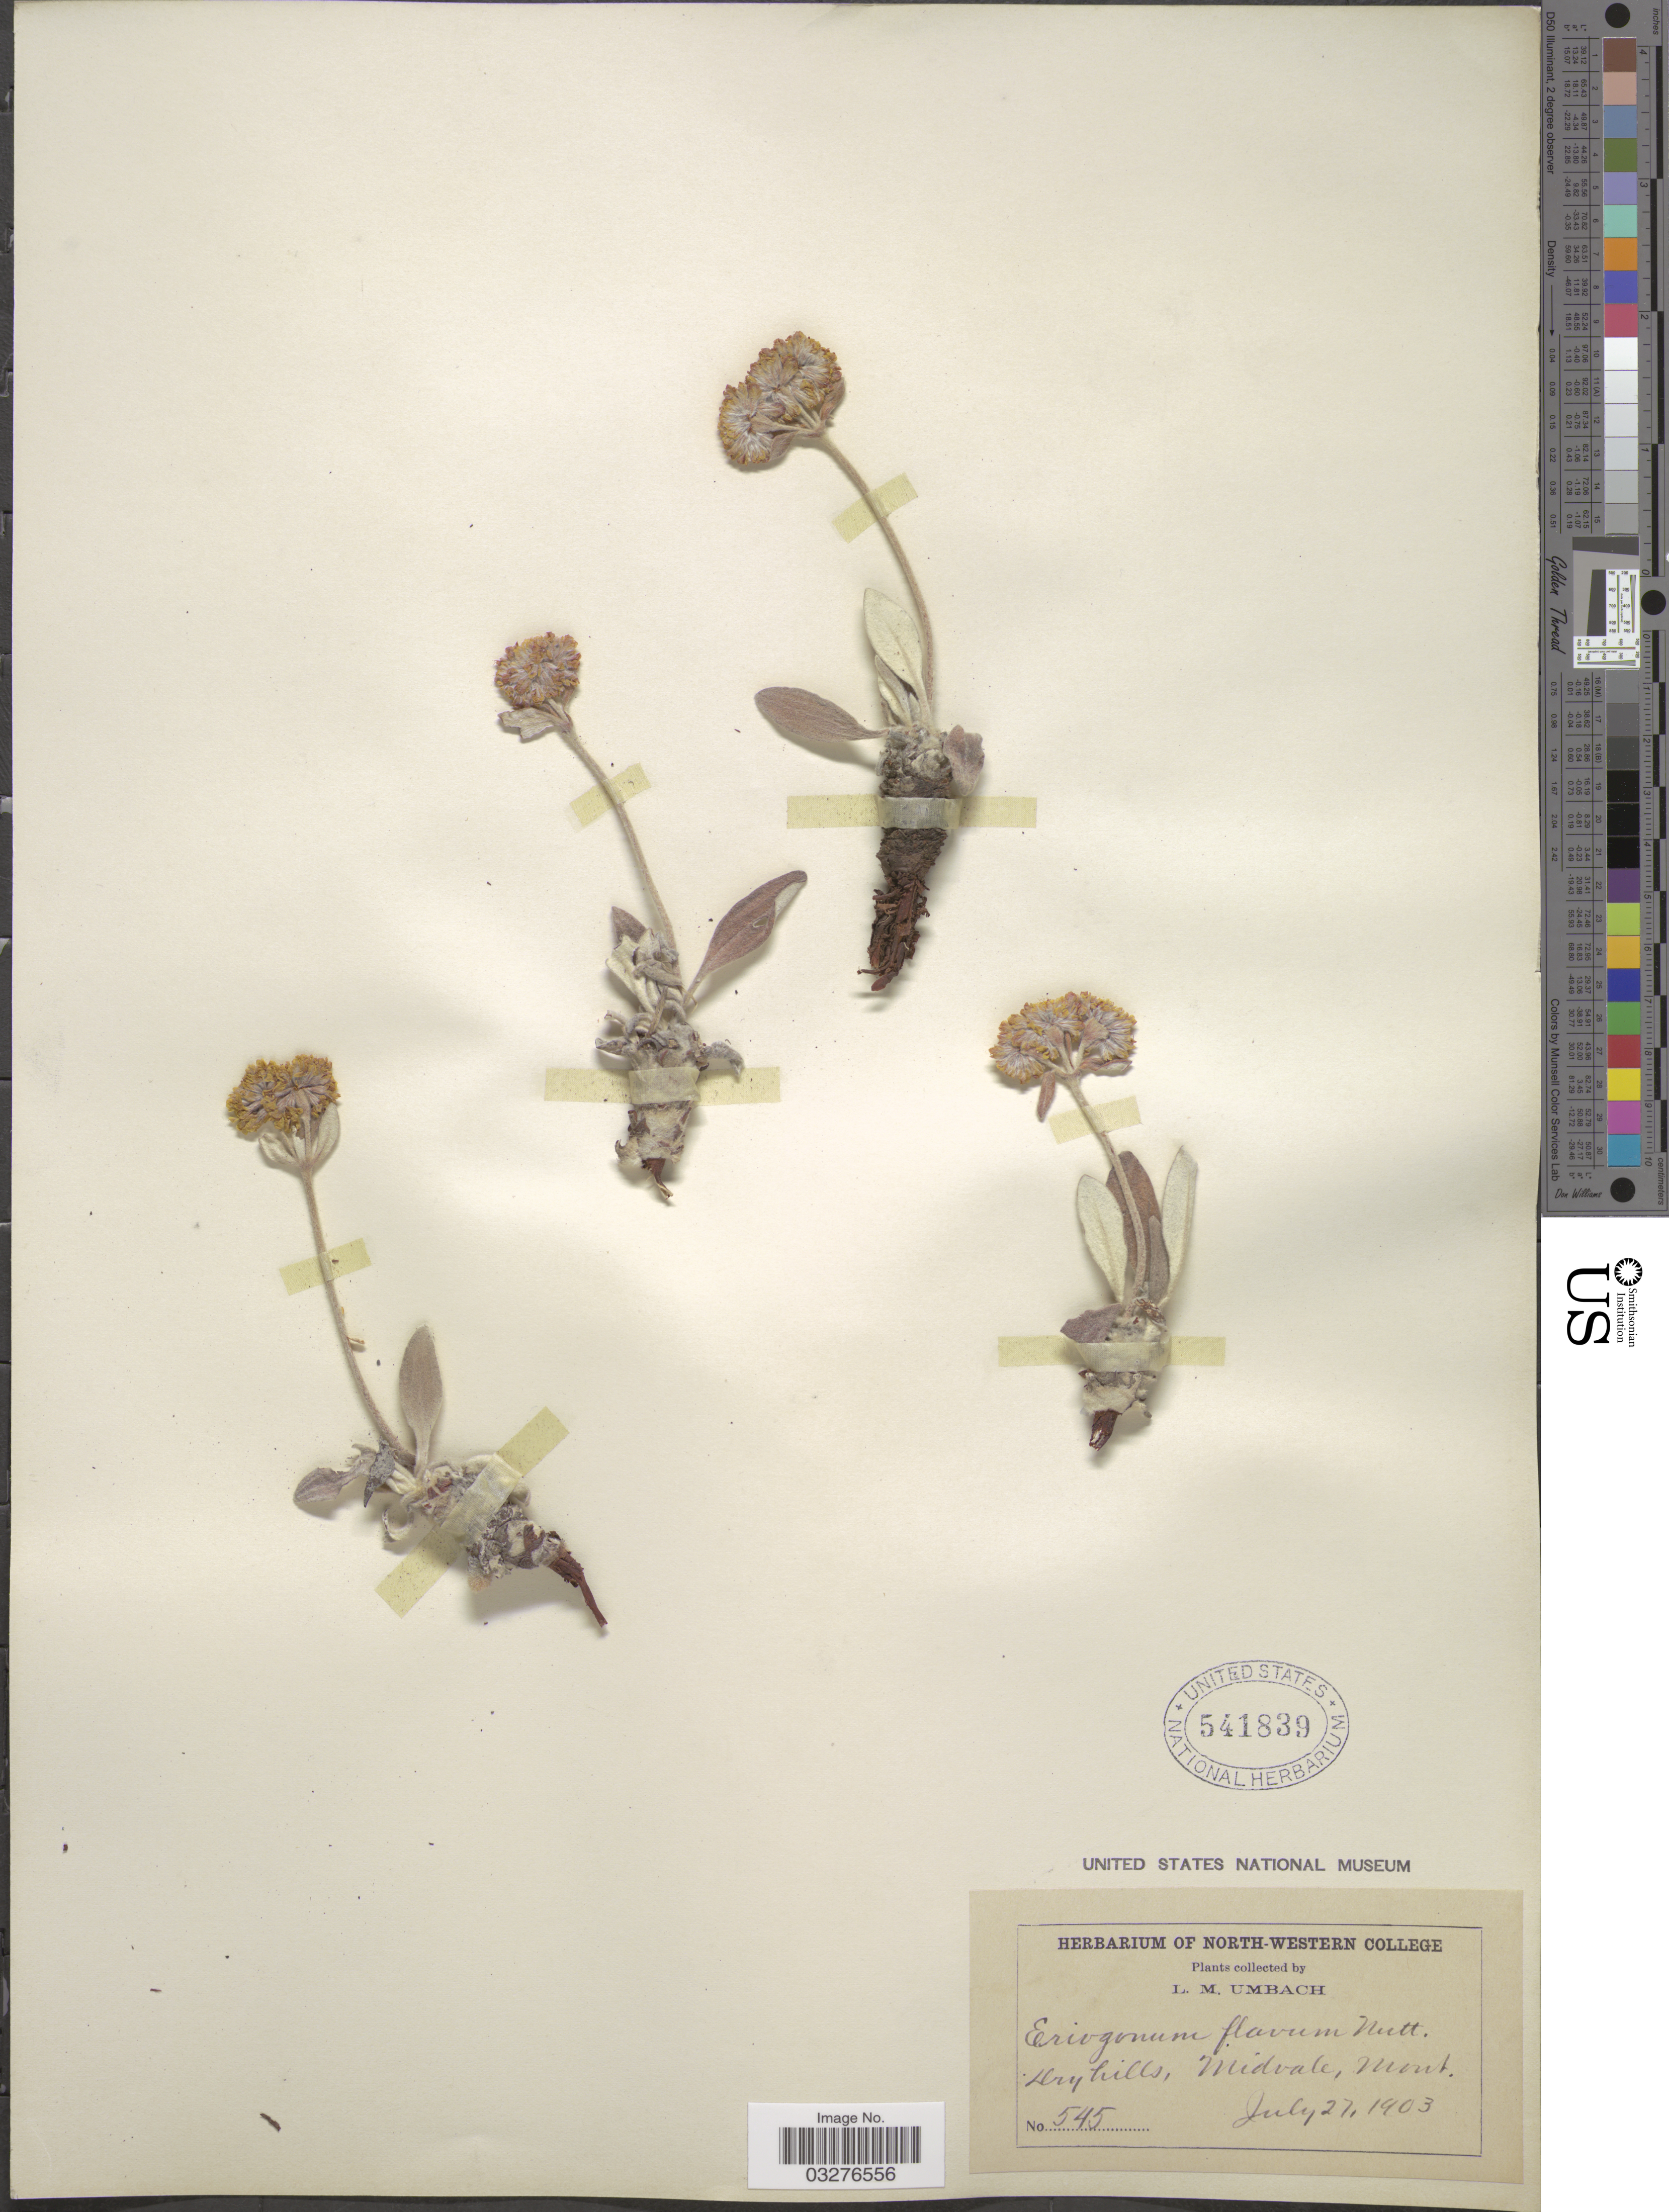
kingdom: Plantae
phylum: Tracheophyta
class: Magnoliopsida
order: Caryophyllales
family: Polygonaceae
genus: Eriogonum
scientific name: Eriogonum flavum var. flavum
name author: Nutt. ex Benth.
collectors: L. M. Umbach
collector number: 545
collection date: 1903-07-27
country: United States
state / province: Montana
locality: Midvale.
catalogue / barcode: US 541839